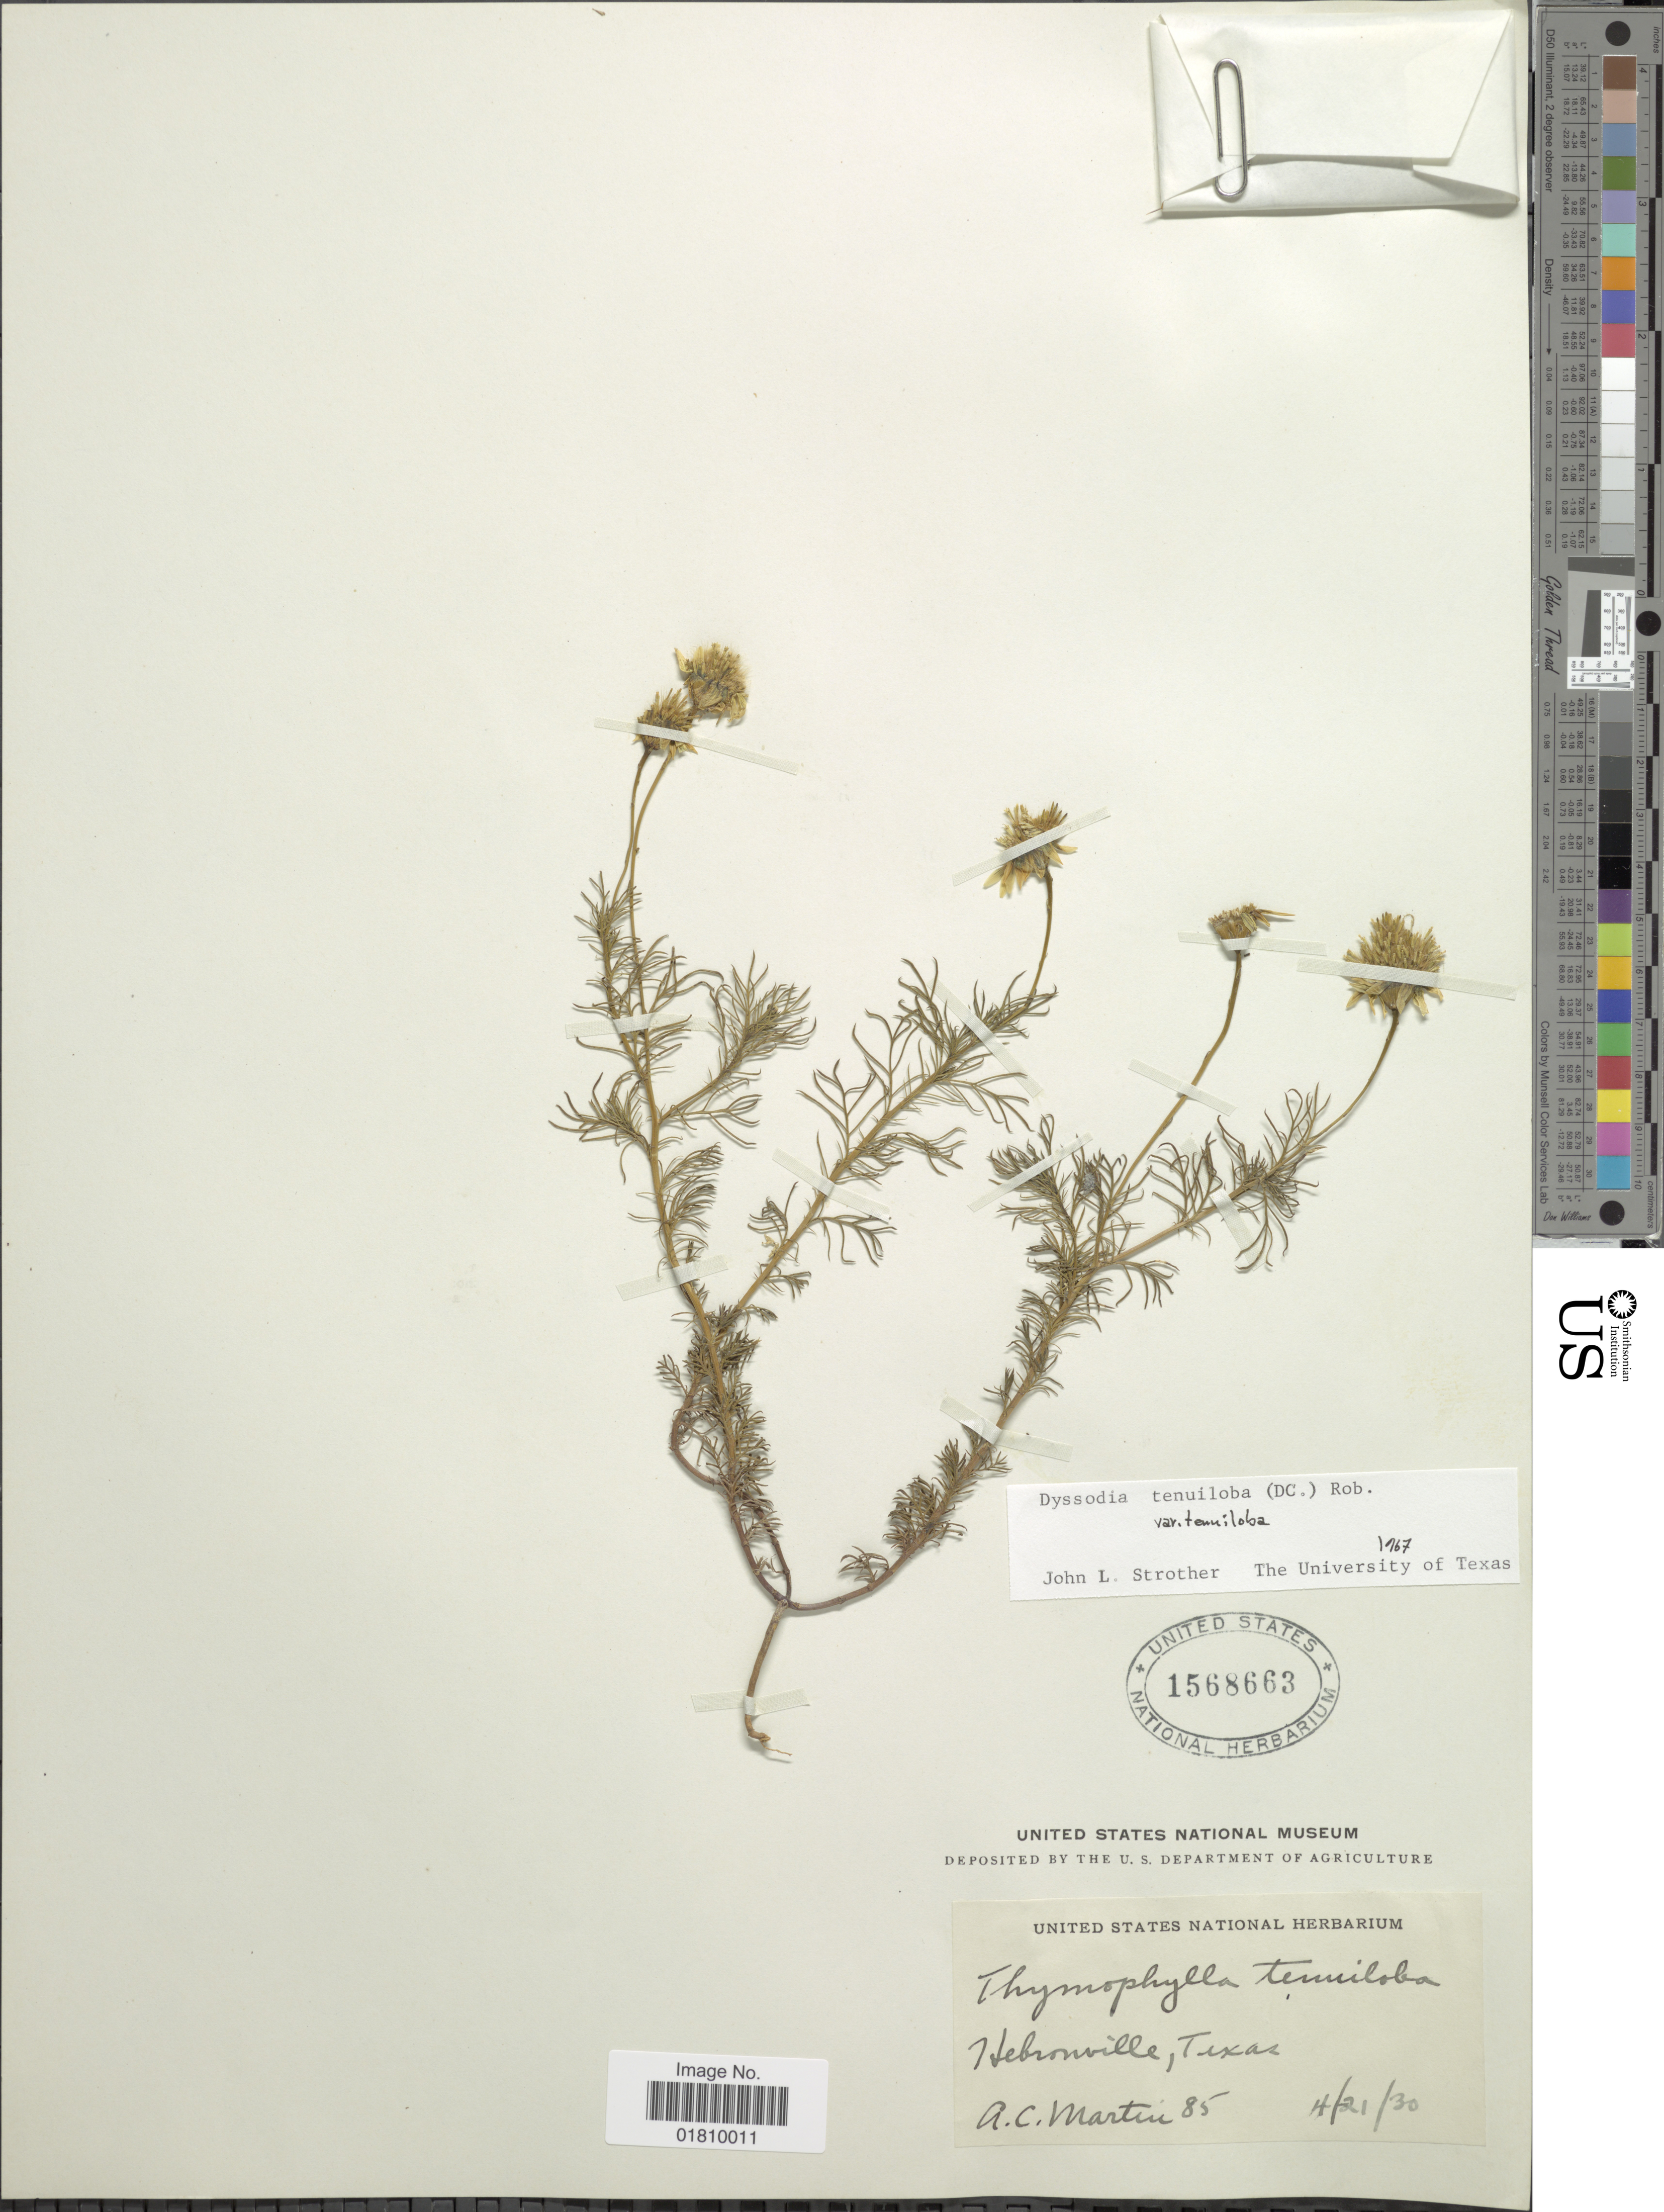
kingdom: Plantae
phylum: Tracheophyta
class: Magnoliopsida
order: Asterales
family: Asteraceae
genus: Thymophylla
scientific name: Thymophylla tenuiloba var. tenuiloba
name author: (DC.) Small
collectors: A. C. Martin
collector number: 85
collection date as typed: Transcribed d/m/y: 21/4/30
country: United States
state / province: Texas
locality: Hebronville8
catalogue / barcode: US 1568663